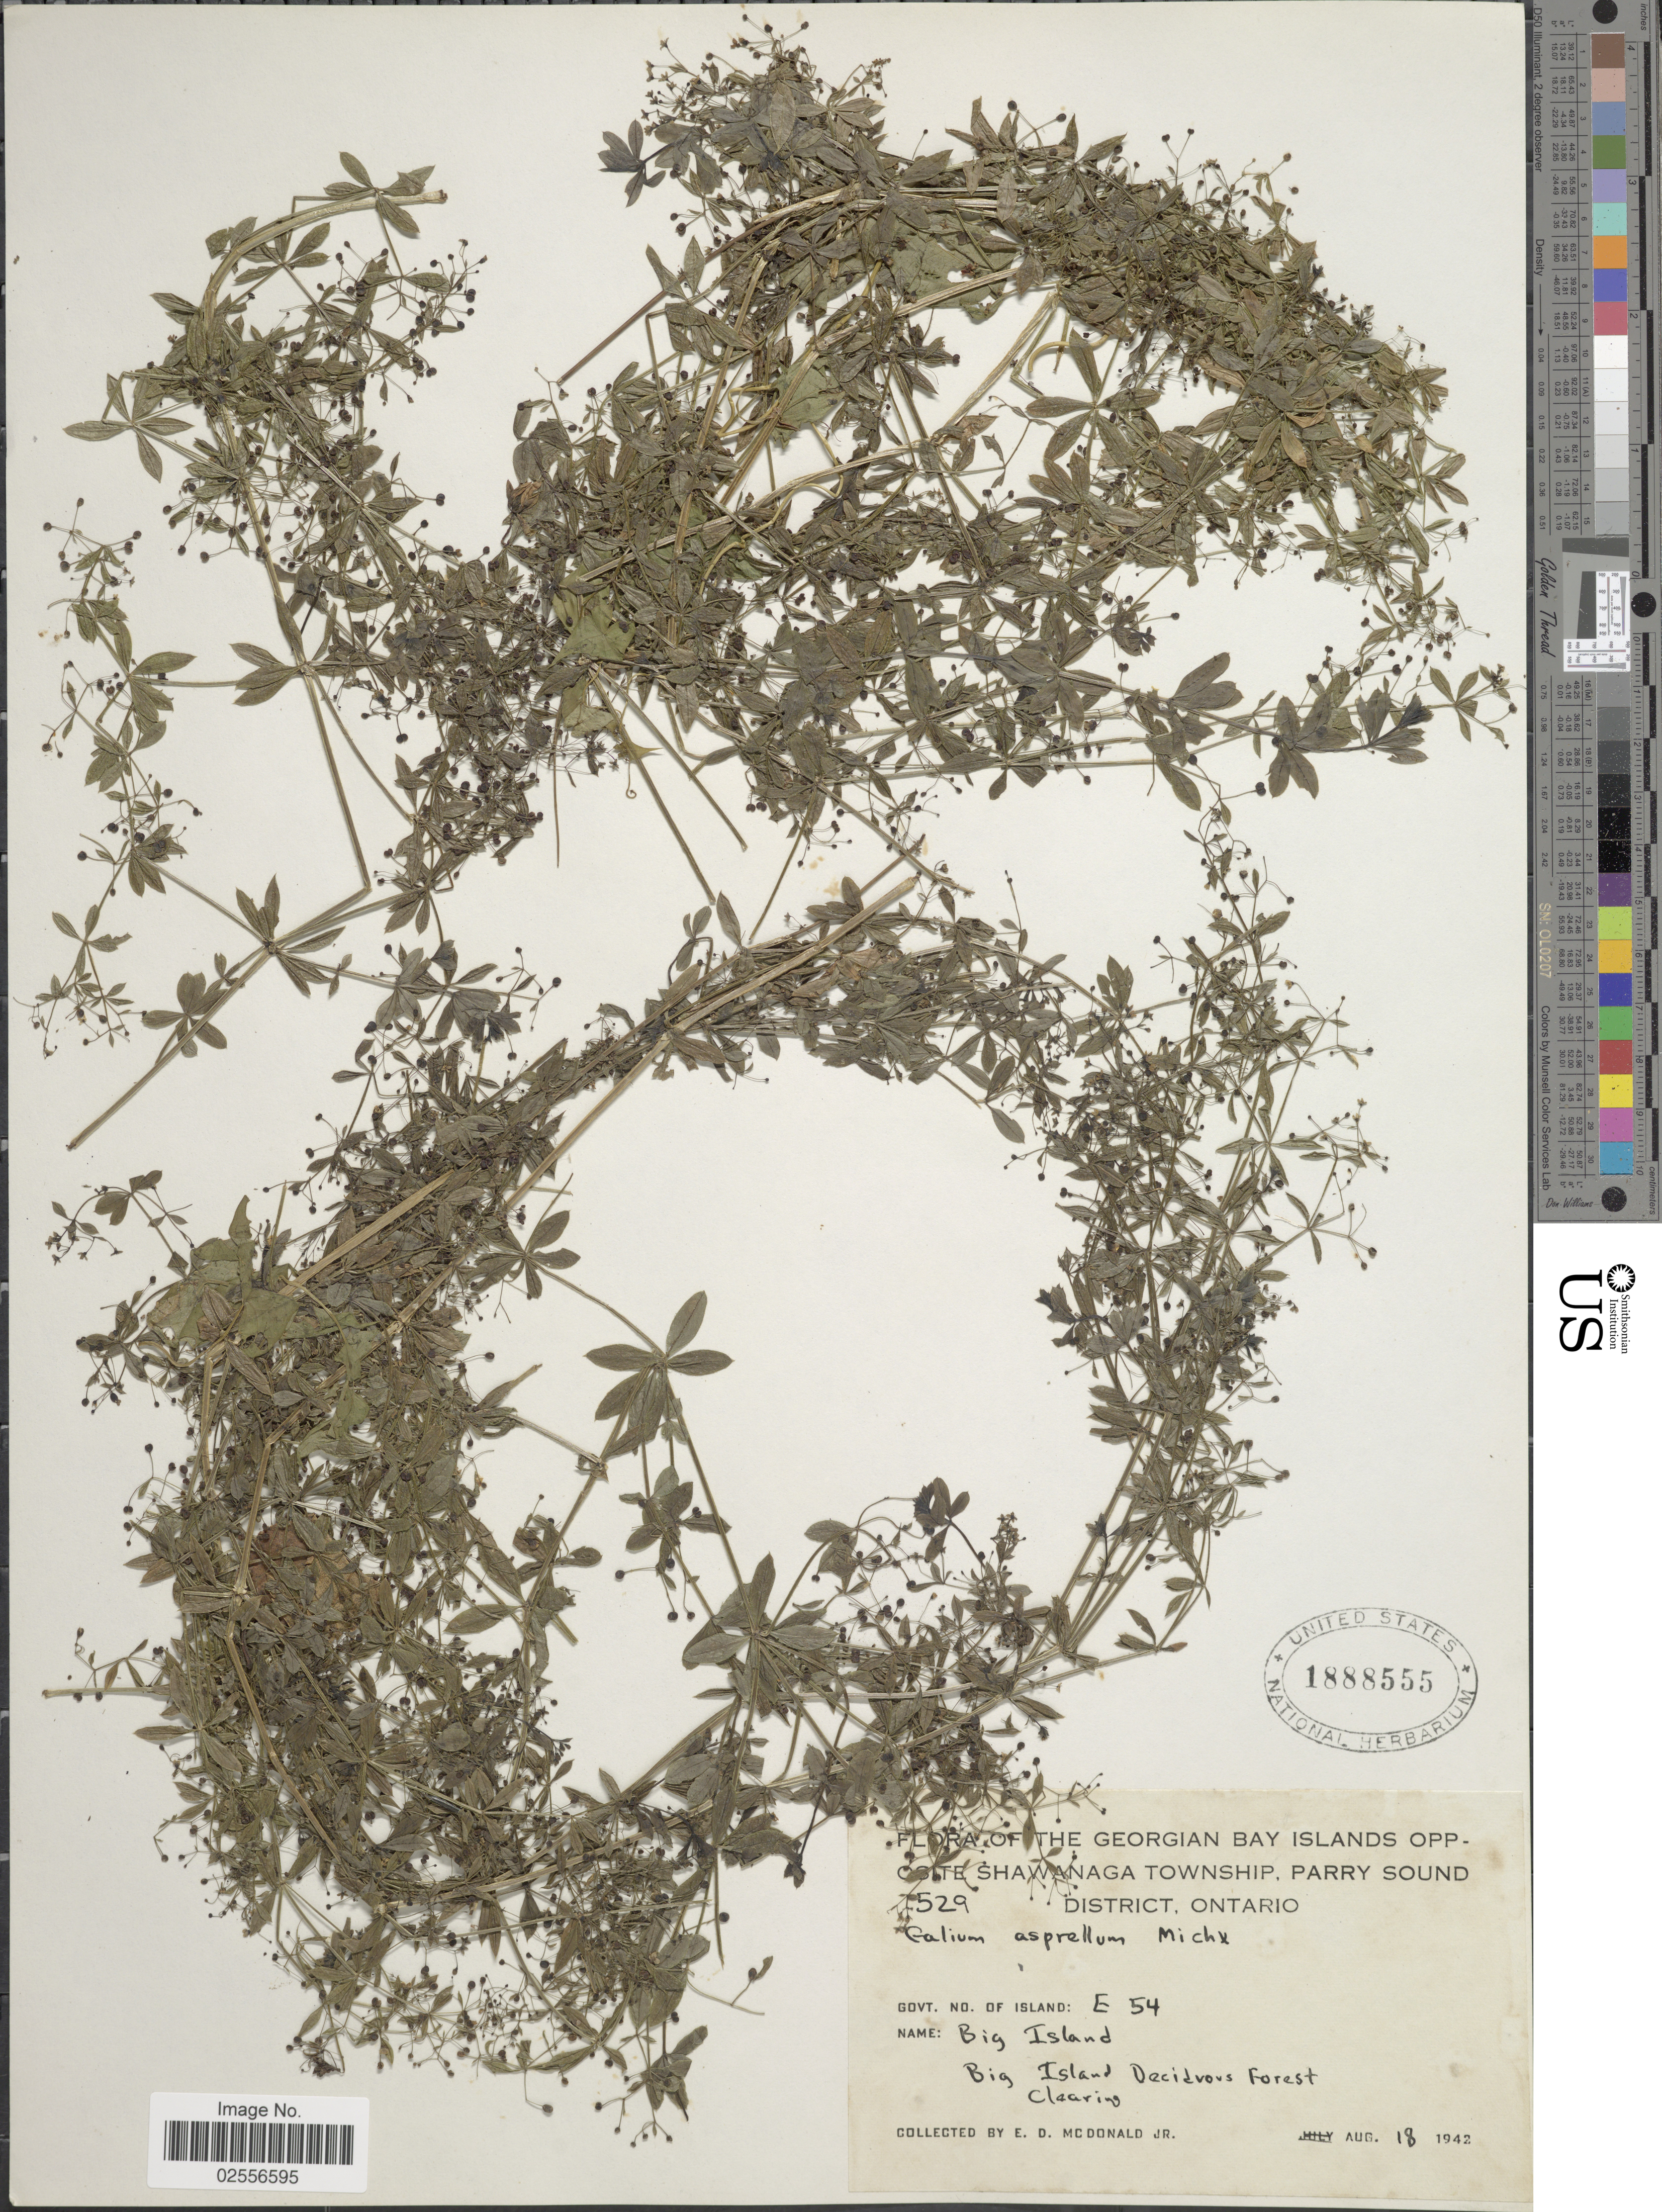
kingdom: Plantae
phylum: Tracheophyta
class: Magnoliopsida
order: Gentianales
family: Rubiaceae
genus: Galium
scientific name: Galium asprellum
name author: Michx.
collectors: E. D. McDonald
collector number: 529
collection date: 1942-08-18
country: Canada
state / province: Ontario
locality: The Georgian Bay Islands Opposite Shawanaga Township, Parry Sound District Ontario, Govt. No. of Island: E 54, Big Island, Big Island Deciduos Forest, Clearing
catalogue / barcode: US 1888555